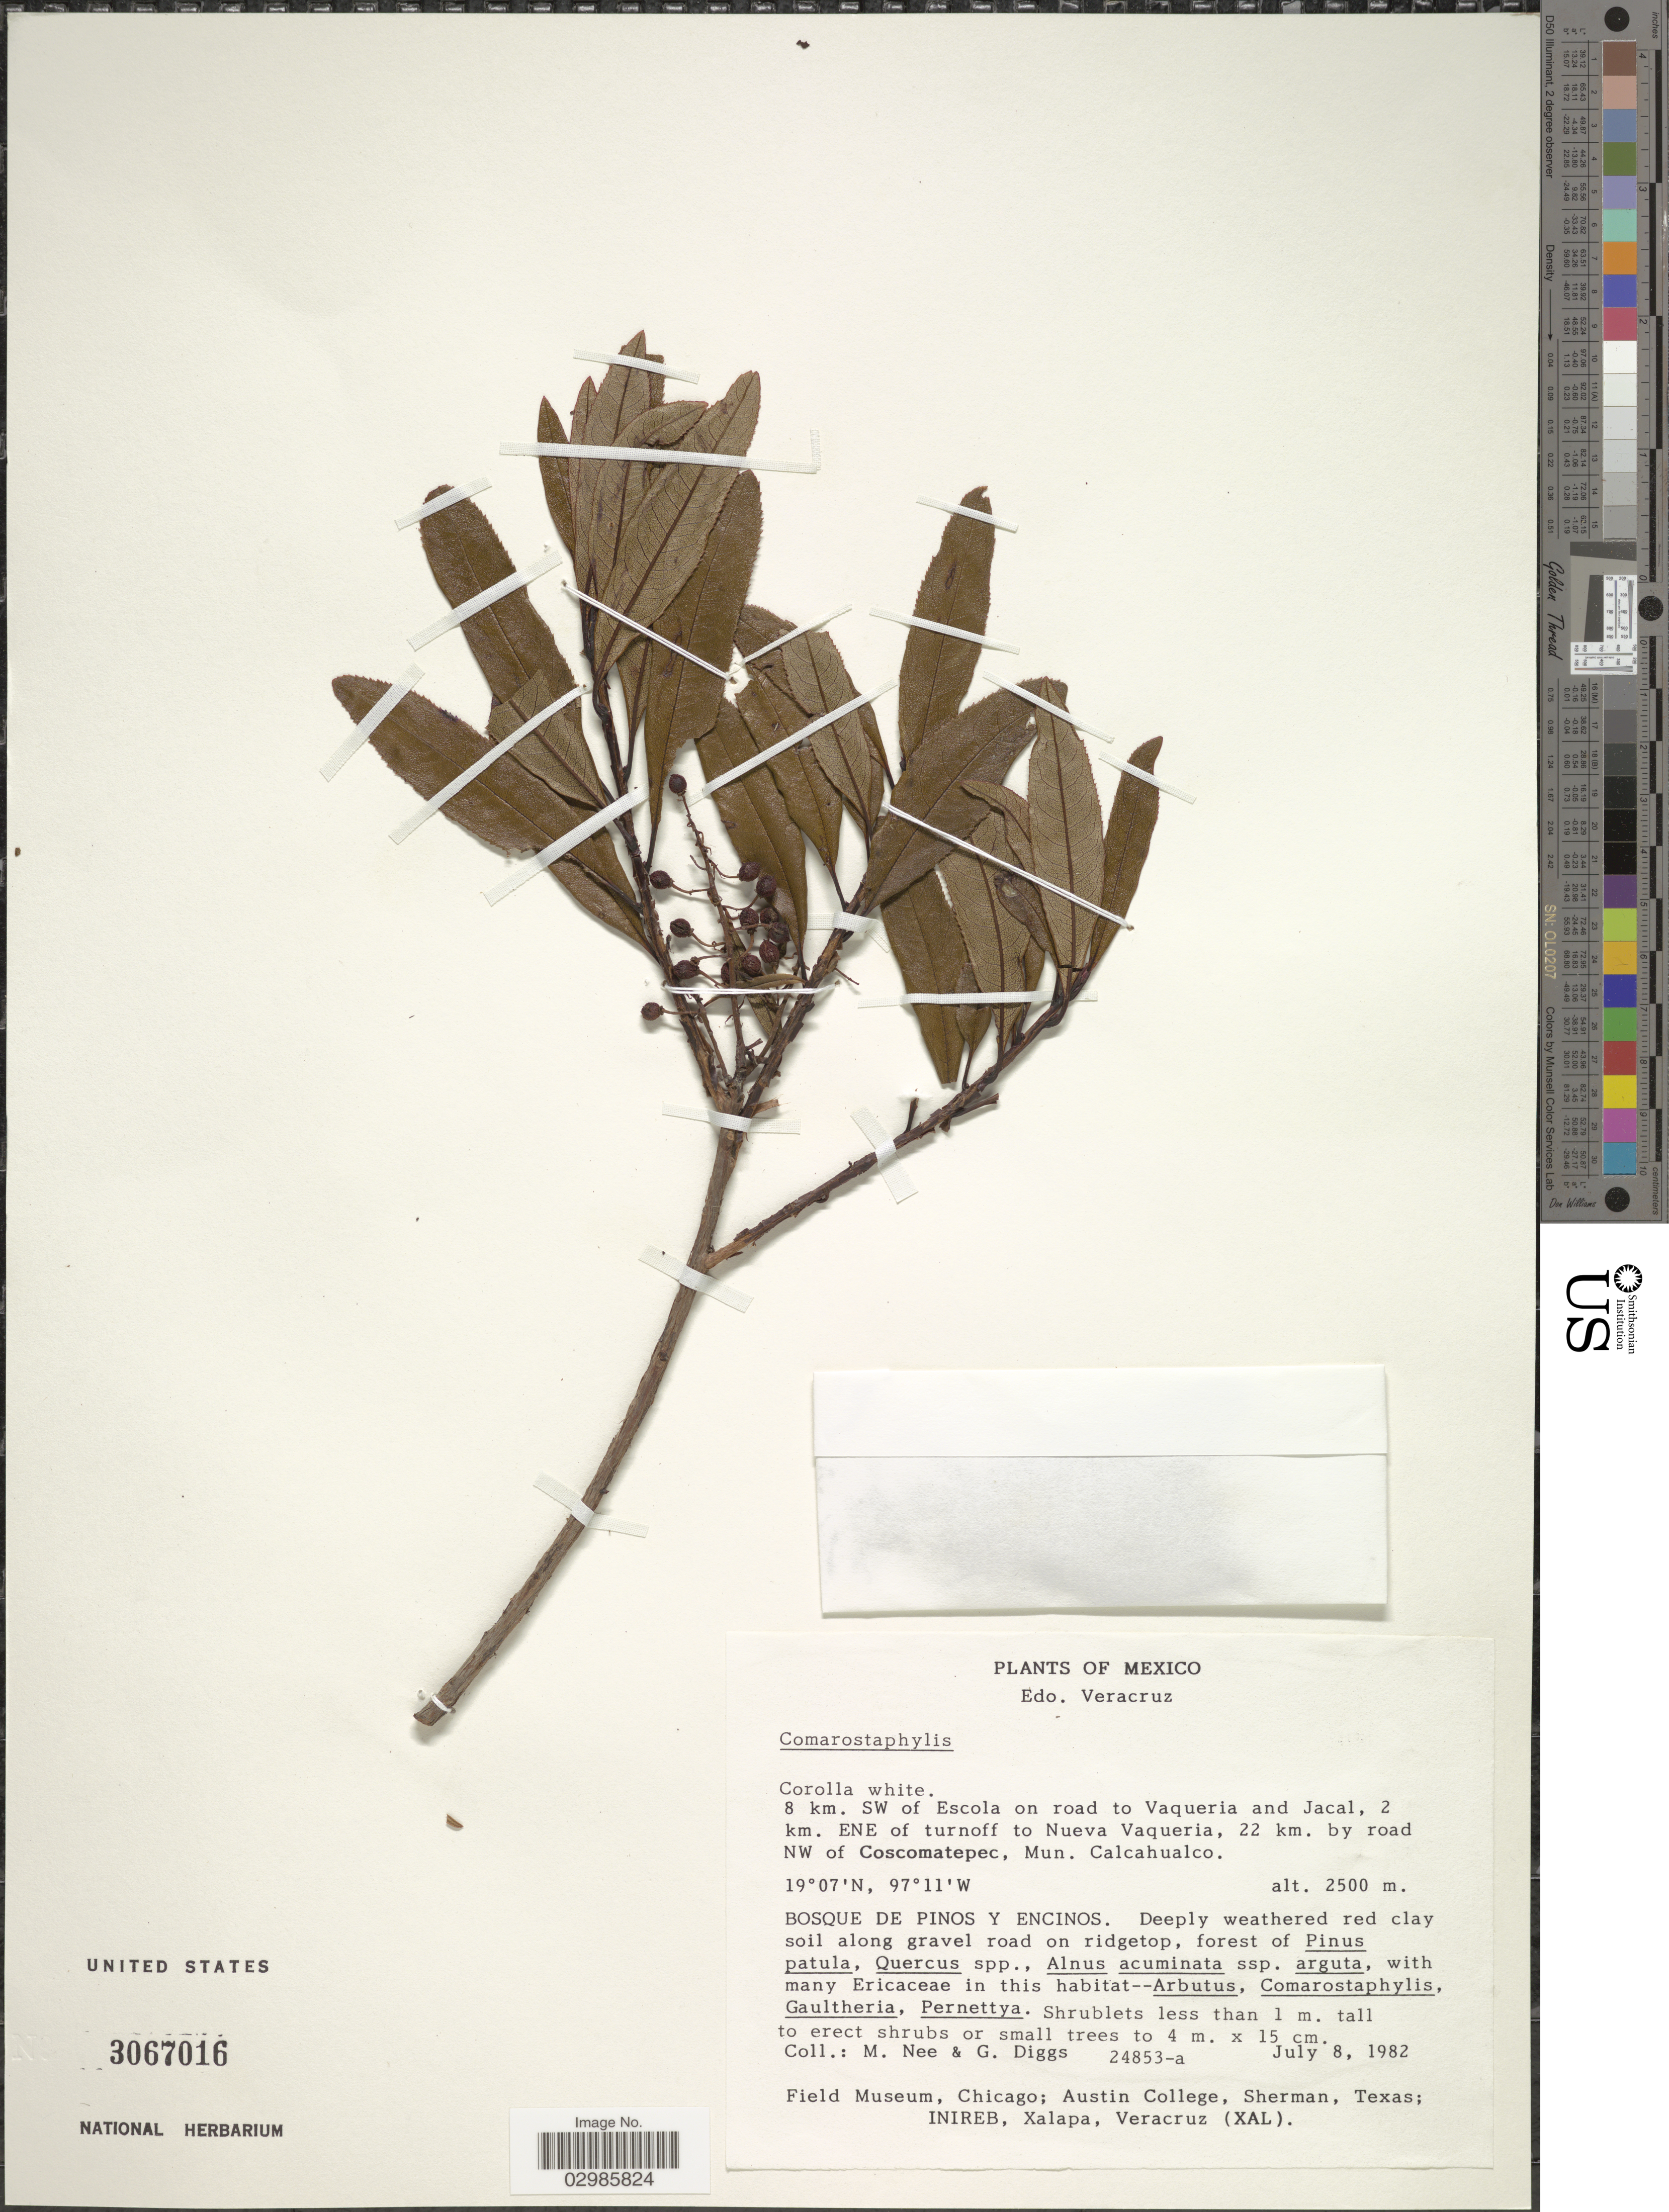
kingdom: Plantae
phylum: Tracheophyta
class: Magnoliopsida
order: Ericales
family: Ericaceae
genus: Comarostaphylis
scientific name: Comarostaphylis sp.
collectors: M. Nee & G. Diggs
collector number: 24853-a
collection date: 1982-07-08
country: Mexico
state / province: Veracruz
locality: Edo. Veracruz. 8 km. SW of Escola on road to Vaqueria and Jacal, 2 km. ENE of turnoff to Nueva Vaqueria, 22 km. by road NW of Coscomatepec, Mun. Calcahualco.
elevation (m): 2500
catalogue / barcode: US 3067016